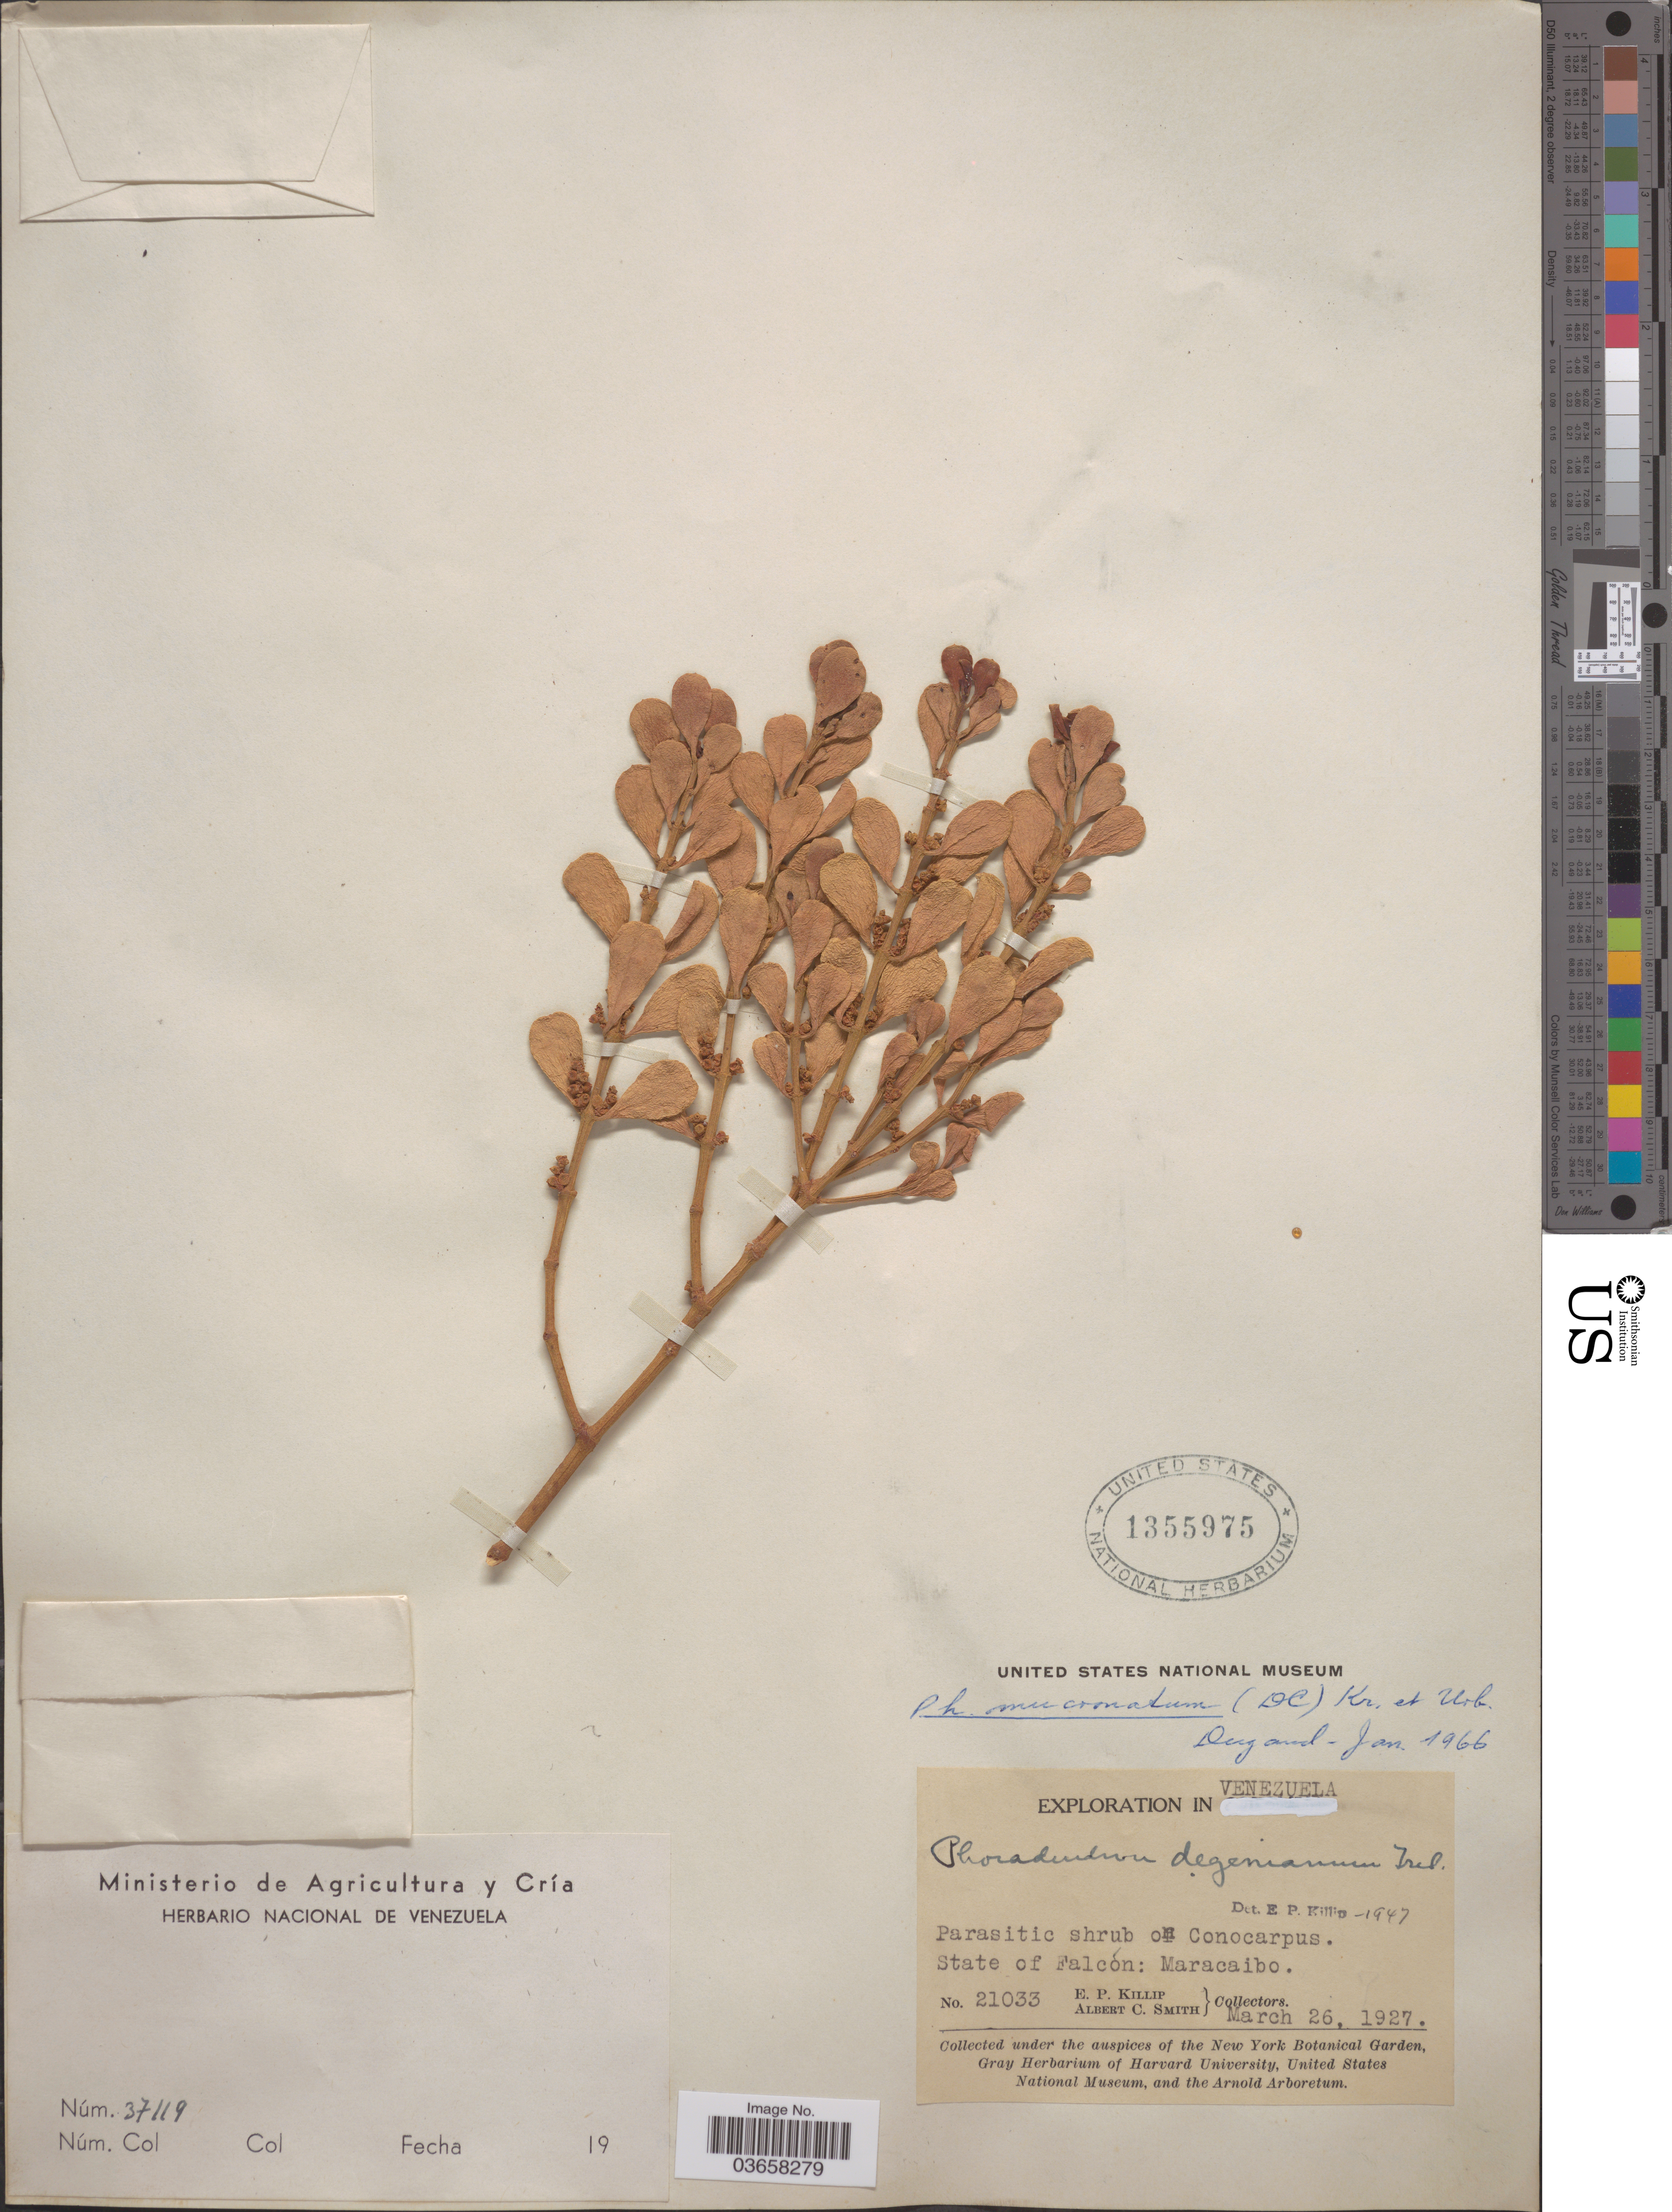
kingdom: Plantae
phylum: Tracheophyta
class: Magnoliopsida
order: Santalales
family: Viscaceae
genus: Phoradendron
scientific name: Phoradendron mucronatum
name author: (DC.) Krug & Urb.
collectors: E. P. Killip & A. C. Smith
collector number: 21033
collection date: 1927-03-26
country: Venezuela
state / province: Falcón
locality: Maracaibo.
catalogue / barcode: US 1355975